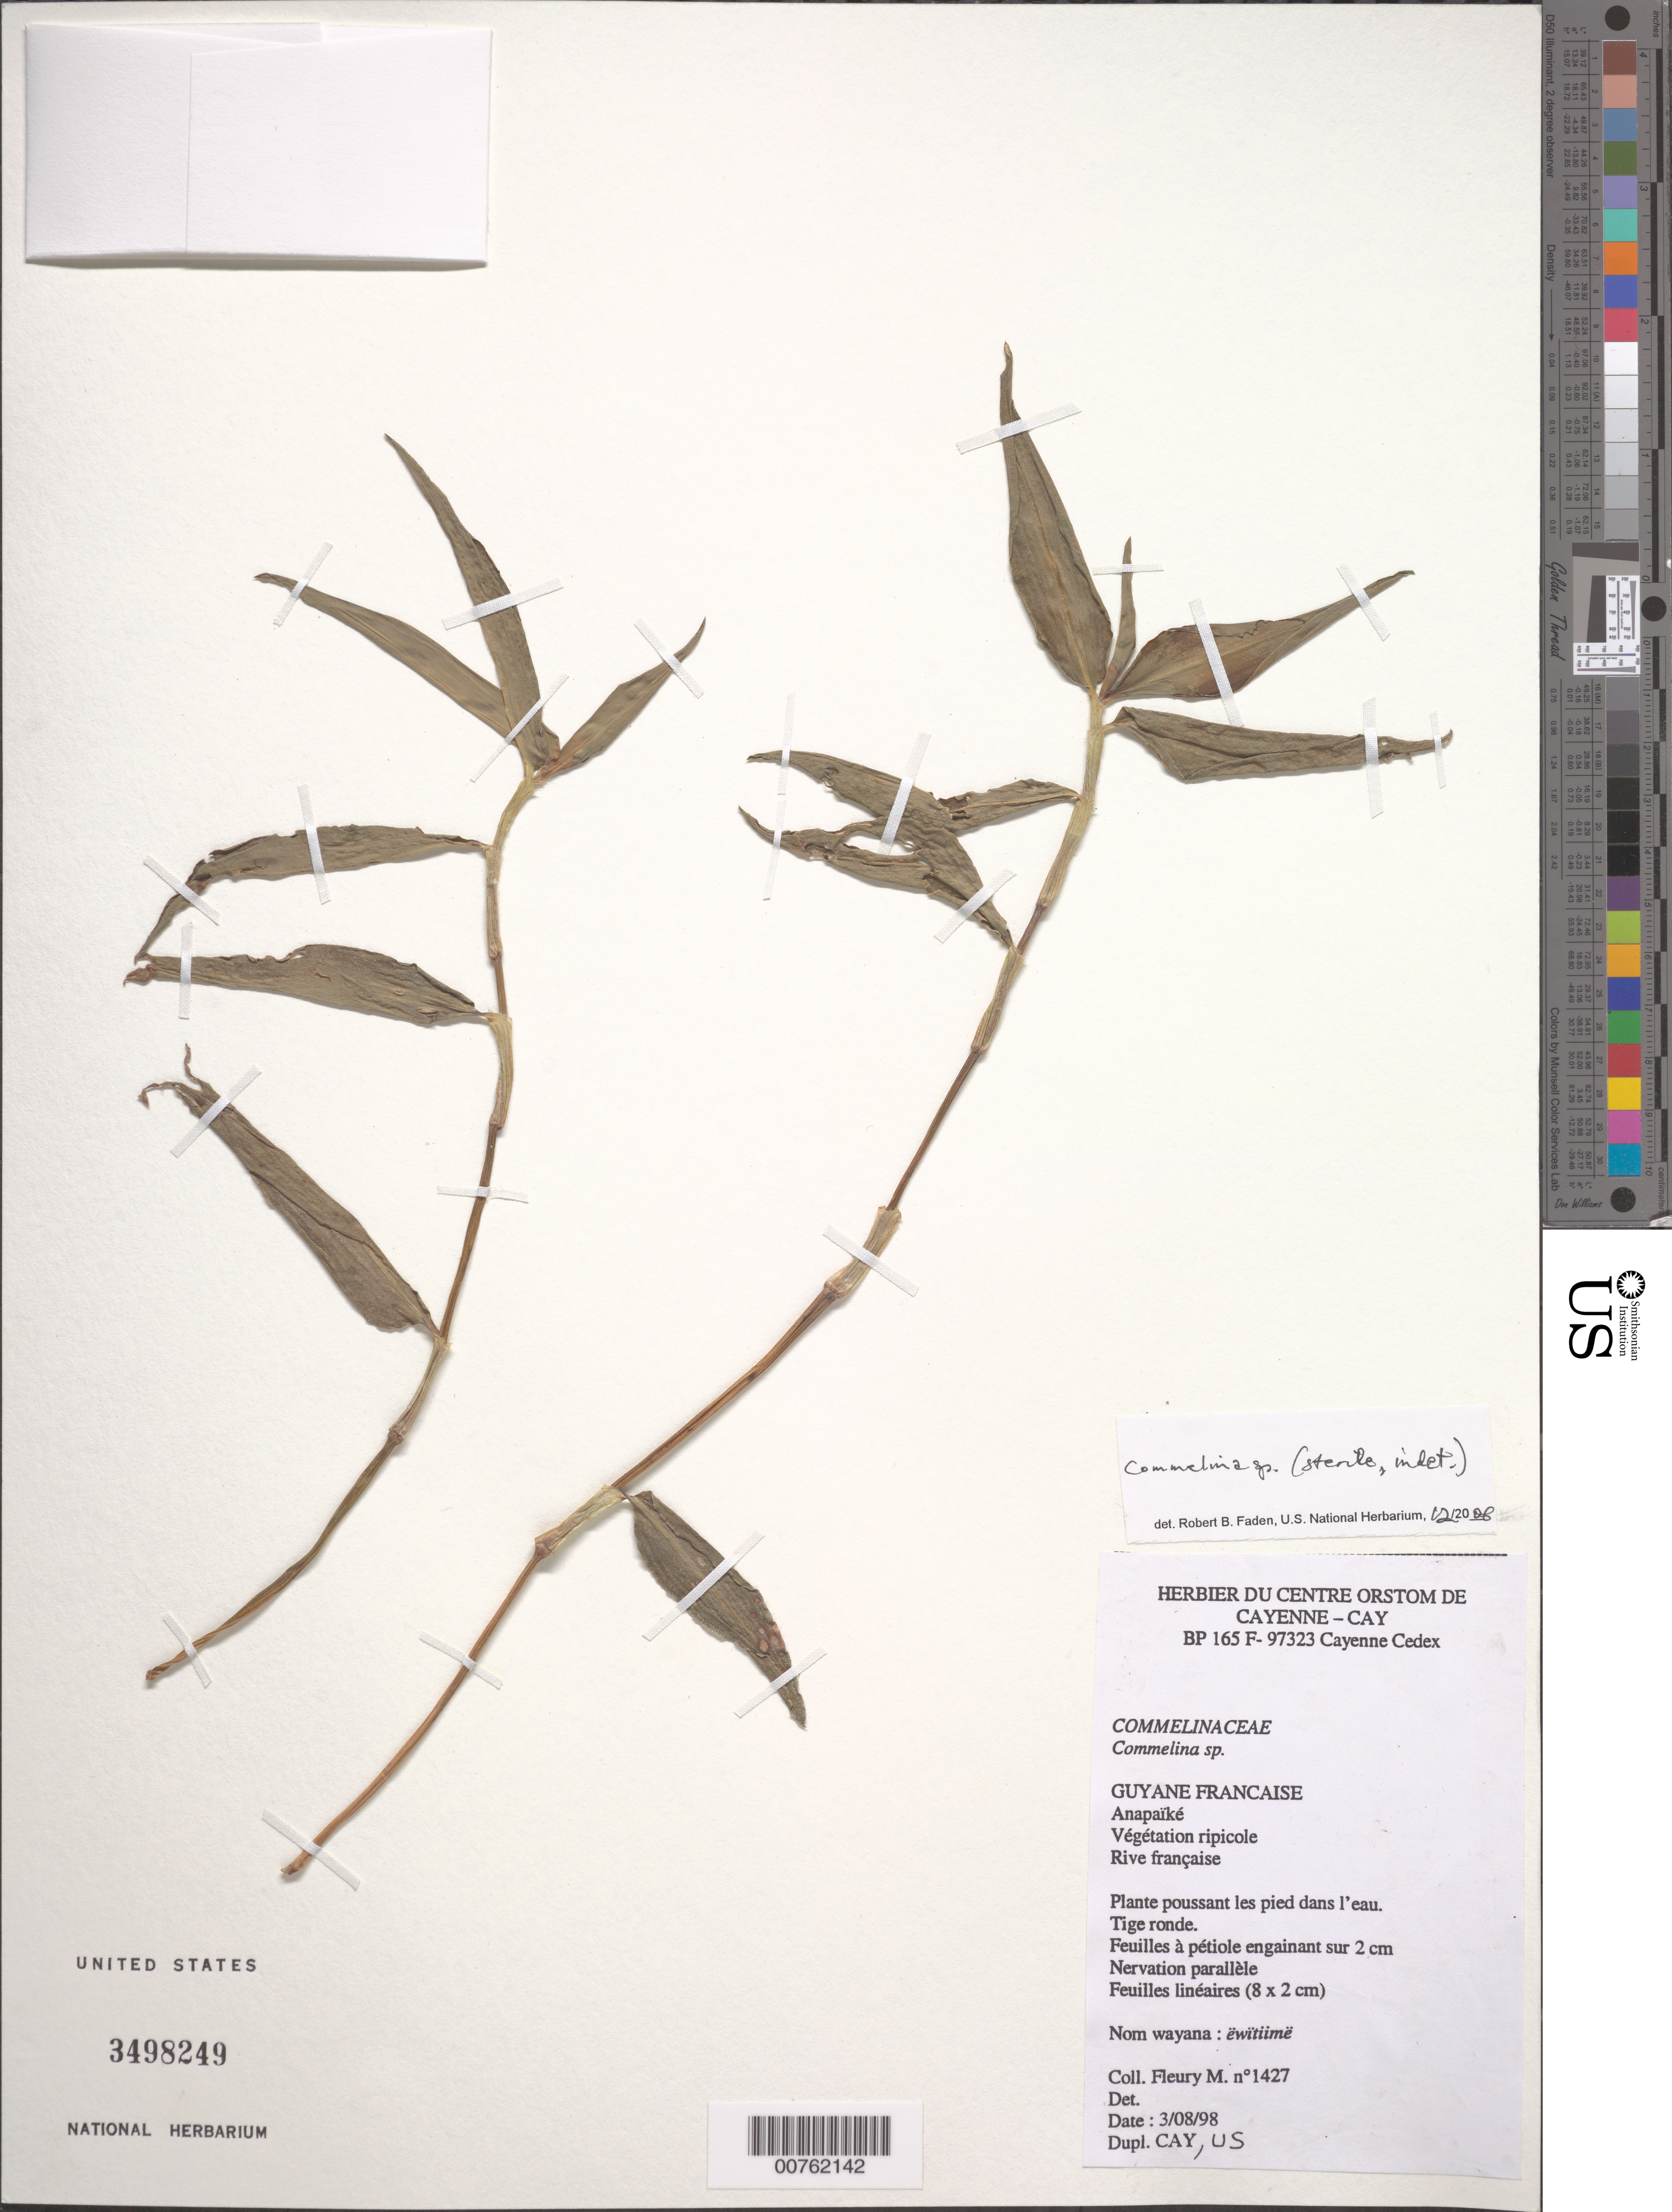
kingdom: Plantae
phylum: Tracheophyta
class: Liliopsida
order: Commelinales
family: Commelinaceae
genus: Commelina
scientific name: Commelina sp.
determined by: Faden, Robert B., (US), Smithsonian Institution - National Museum of Natural History (UNITED STATES)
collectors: M. Fleury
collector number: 1427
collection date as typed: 03 Aug 1998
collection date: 1998-08-03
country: French Guiana / Suriname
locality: Anapaike. Vegetation ripicole. Rive francaise.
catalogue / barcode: US 3498249